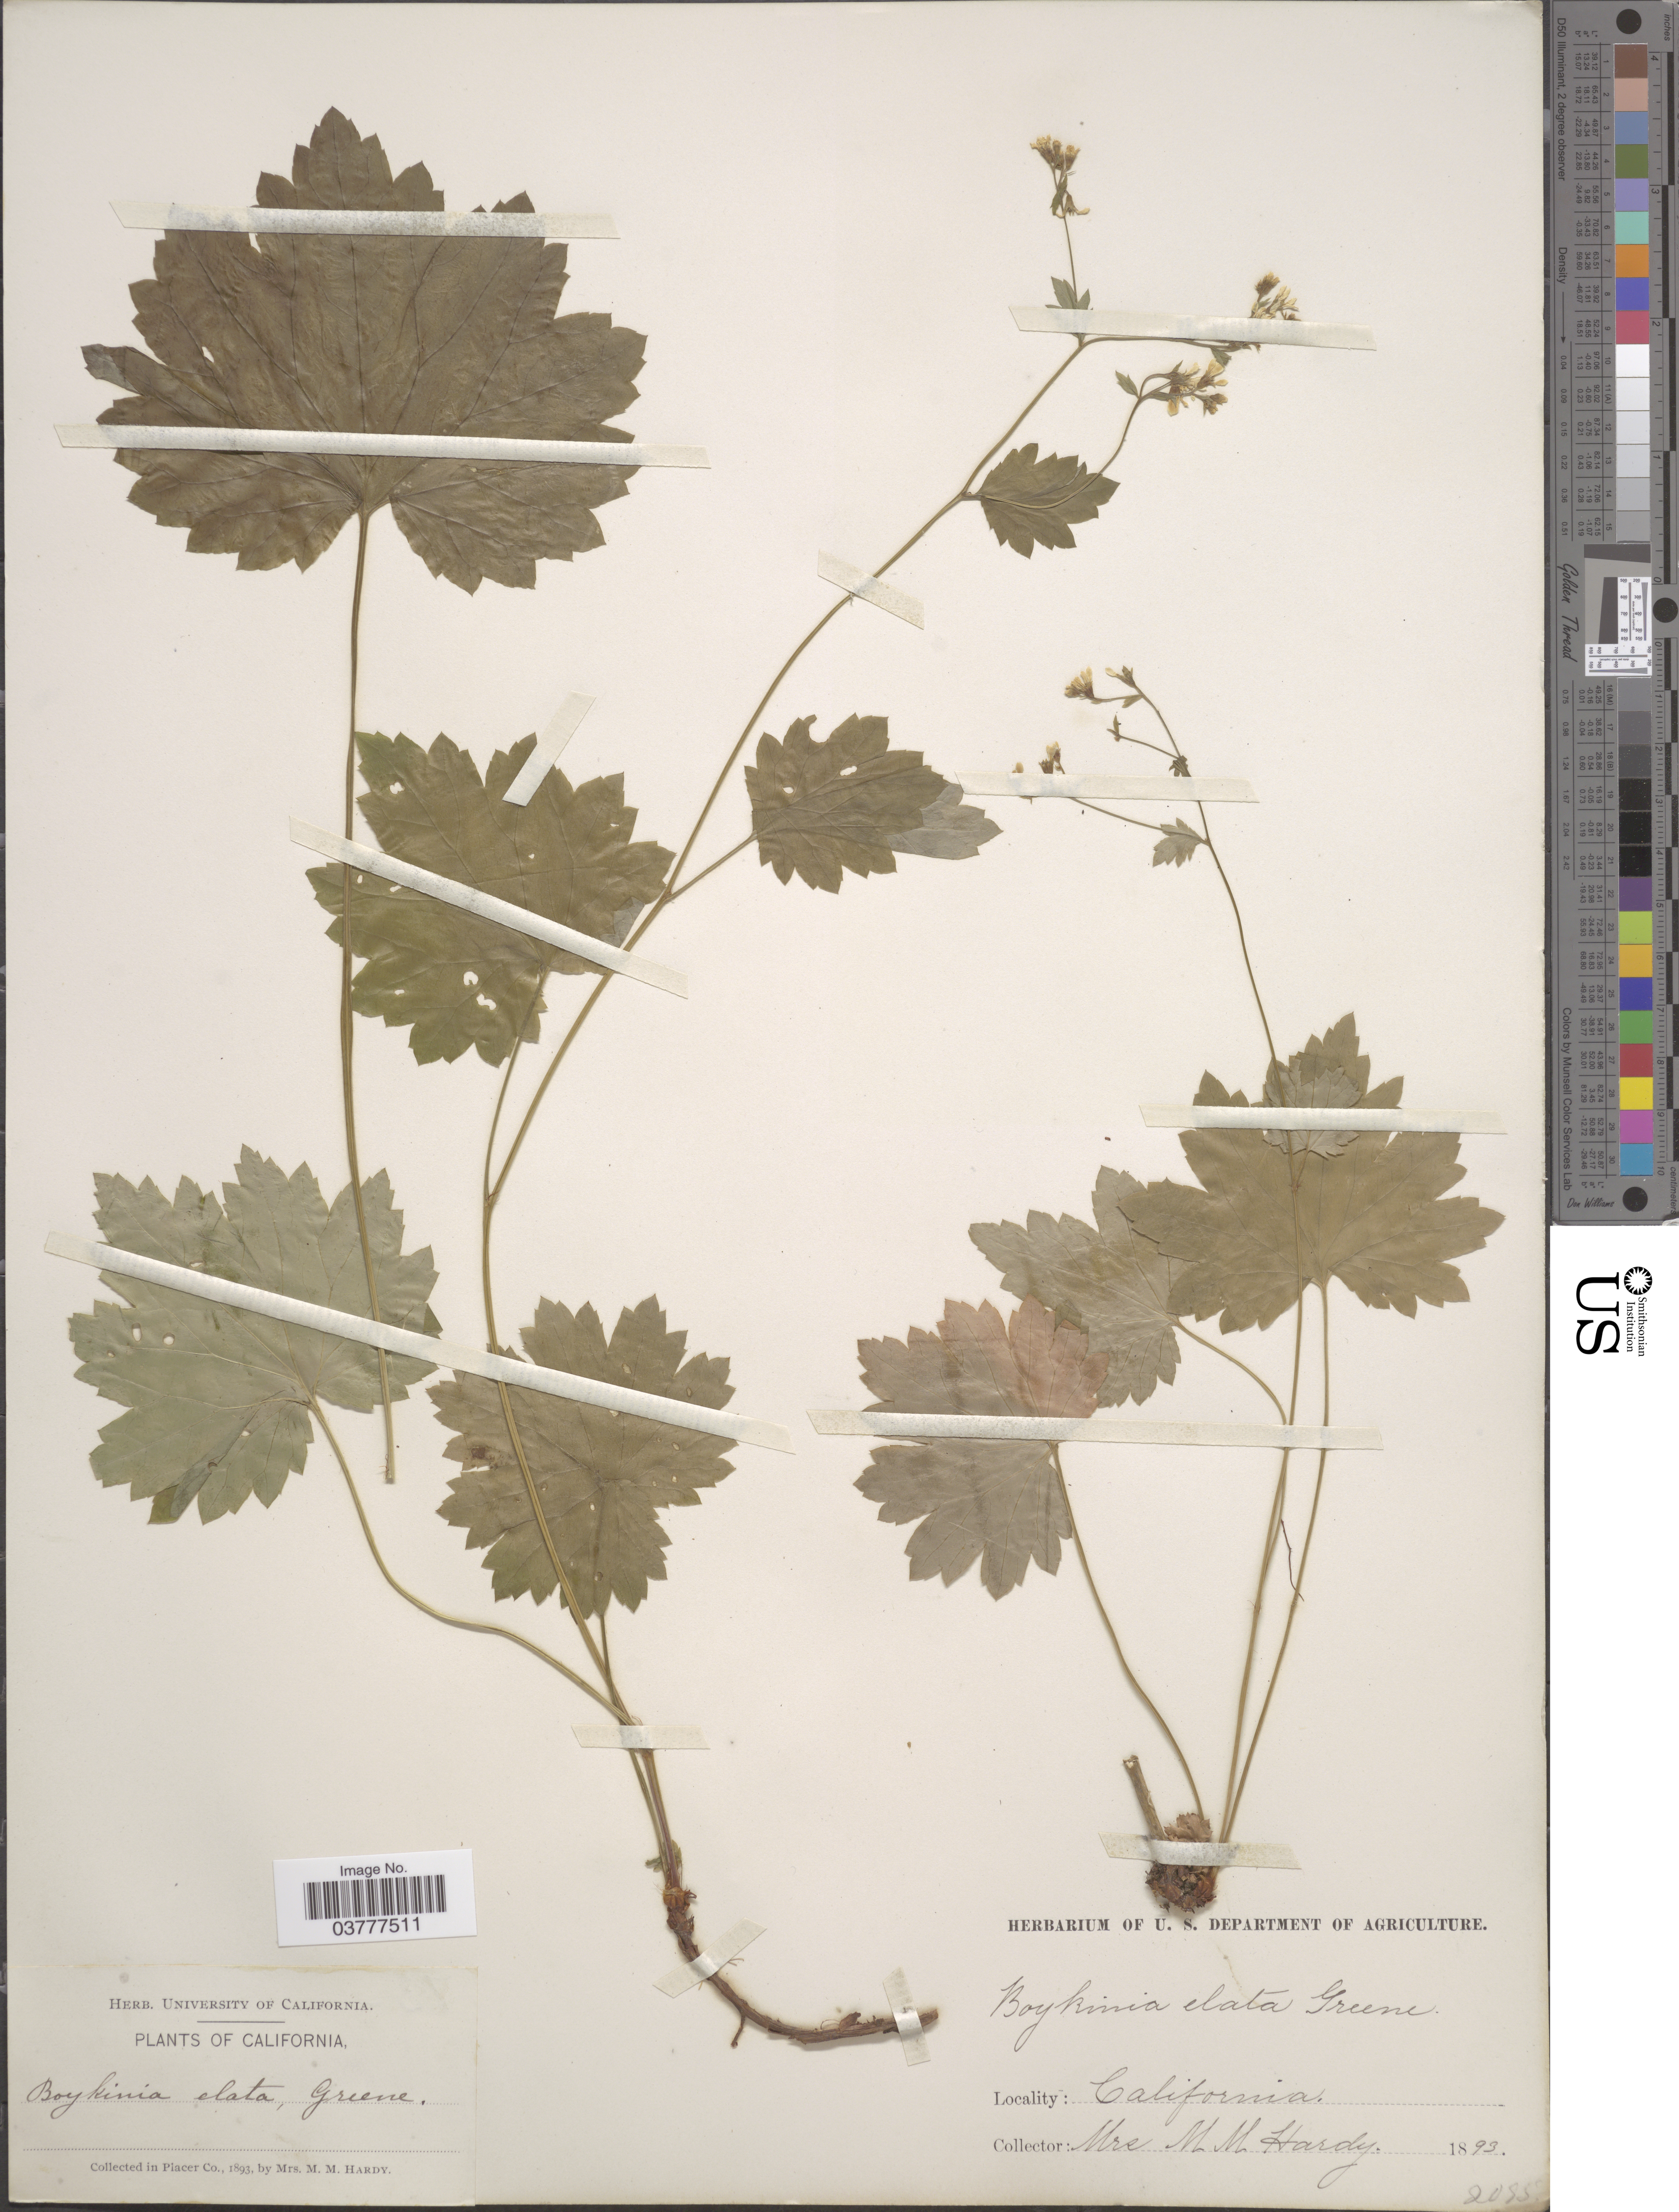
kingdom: Plantae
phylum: Tracheophyta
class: Magnoliopsida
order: Saxifragales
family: Saxifragaceae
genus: Boykinia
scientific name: Boykinia elata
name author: Greene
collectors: Mrs. M. M. Hardy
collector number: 2085?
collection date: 1893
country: United States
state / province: California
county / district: Placer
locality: Placer Co.